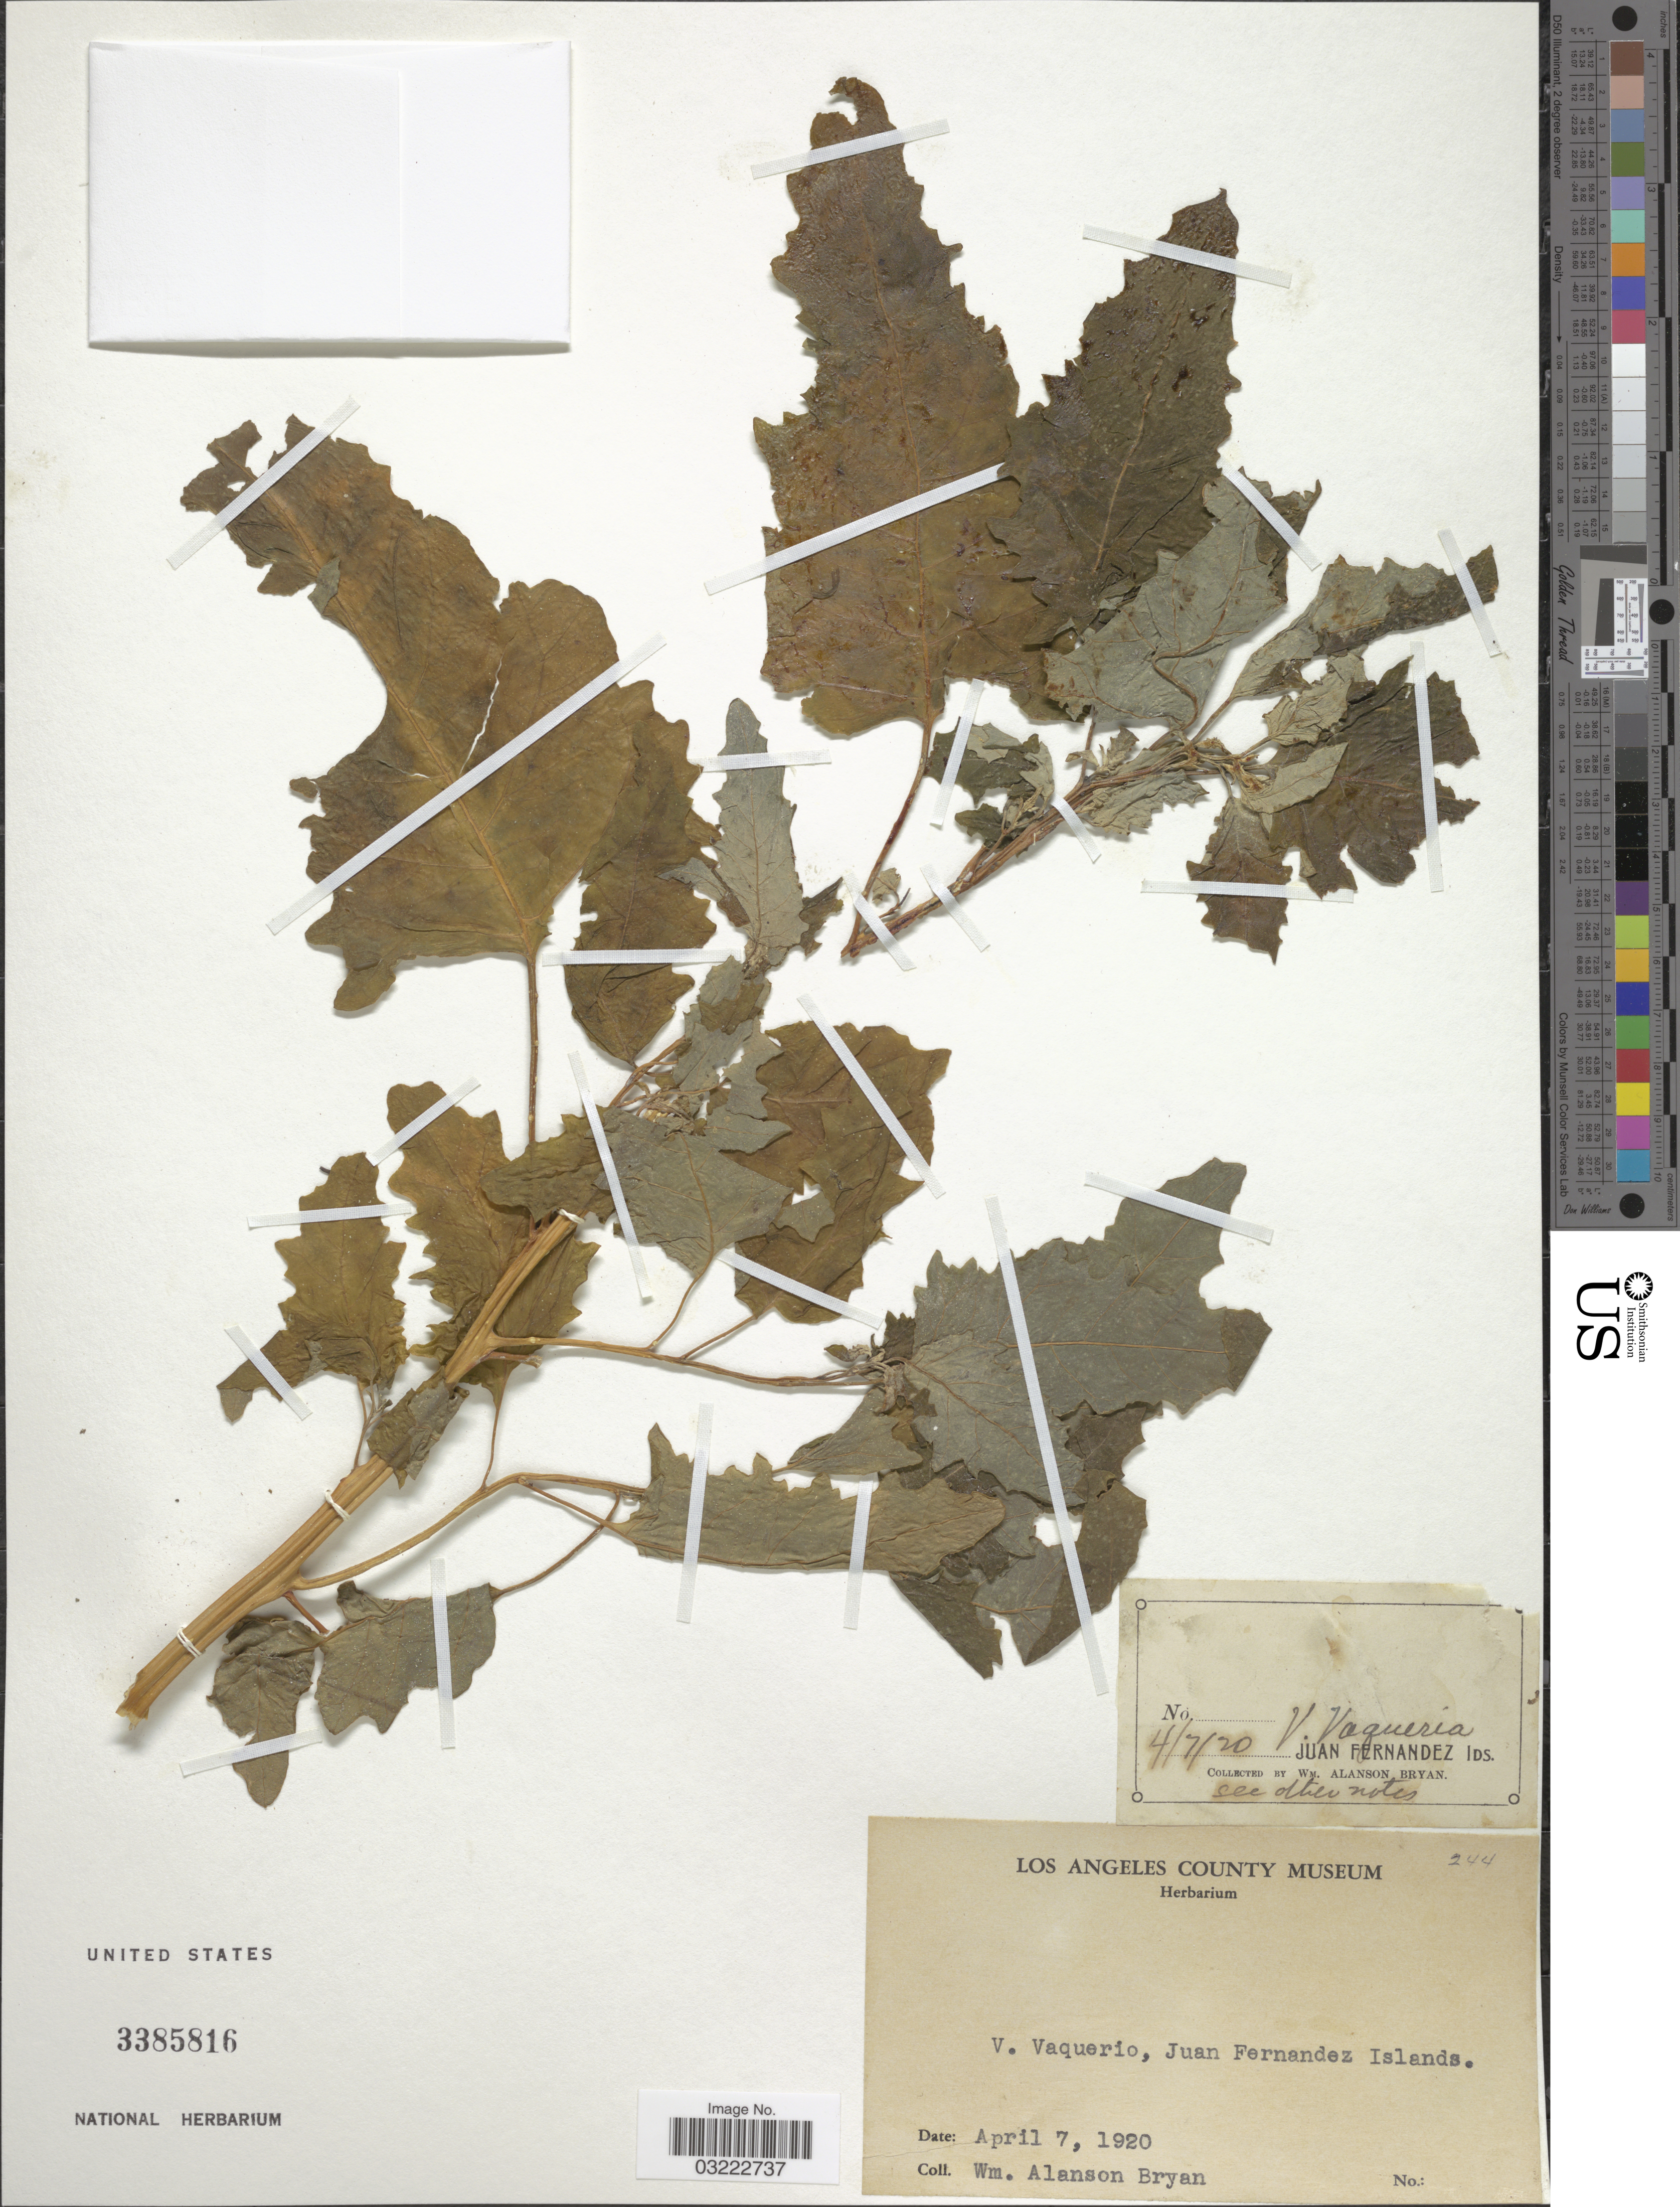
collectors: W. Bryan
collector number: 244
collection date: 1920-04-07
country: Chile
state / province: Valparaíso (V)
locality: V. Vaquerio, Juan Fernandez Islands.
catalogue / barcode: US 3385816